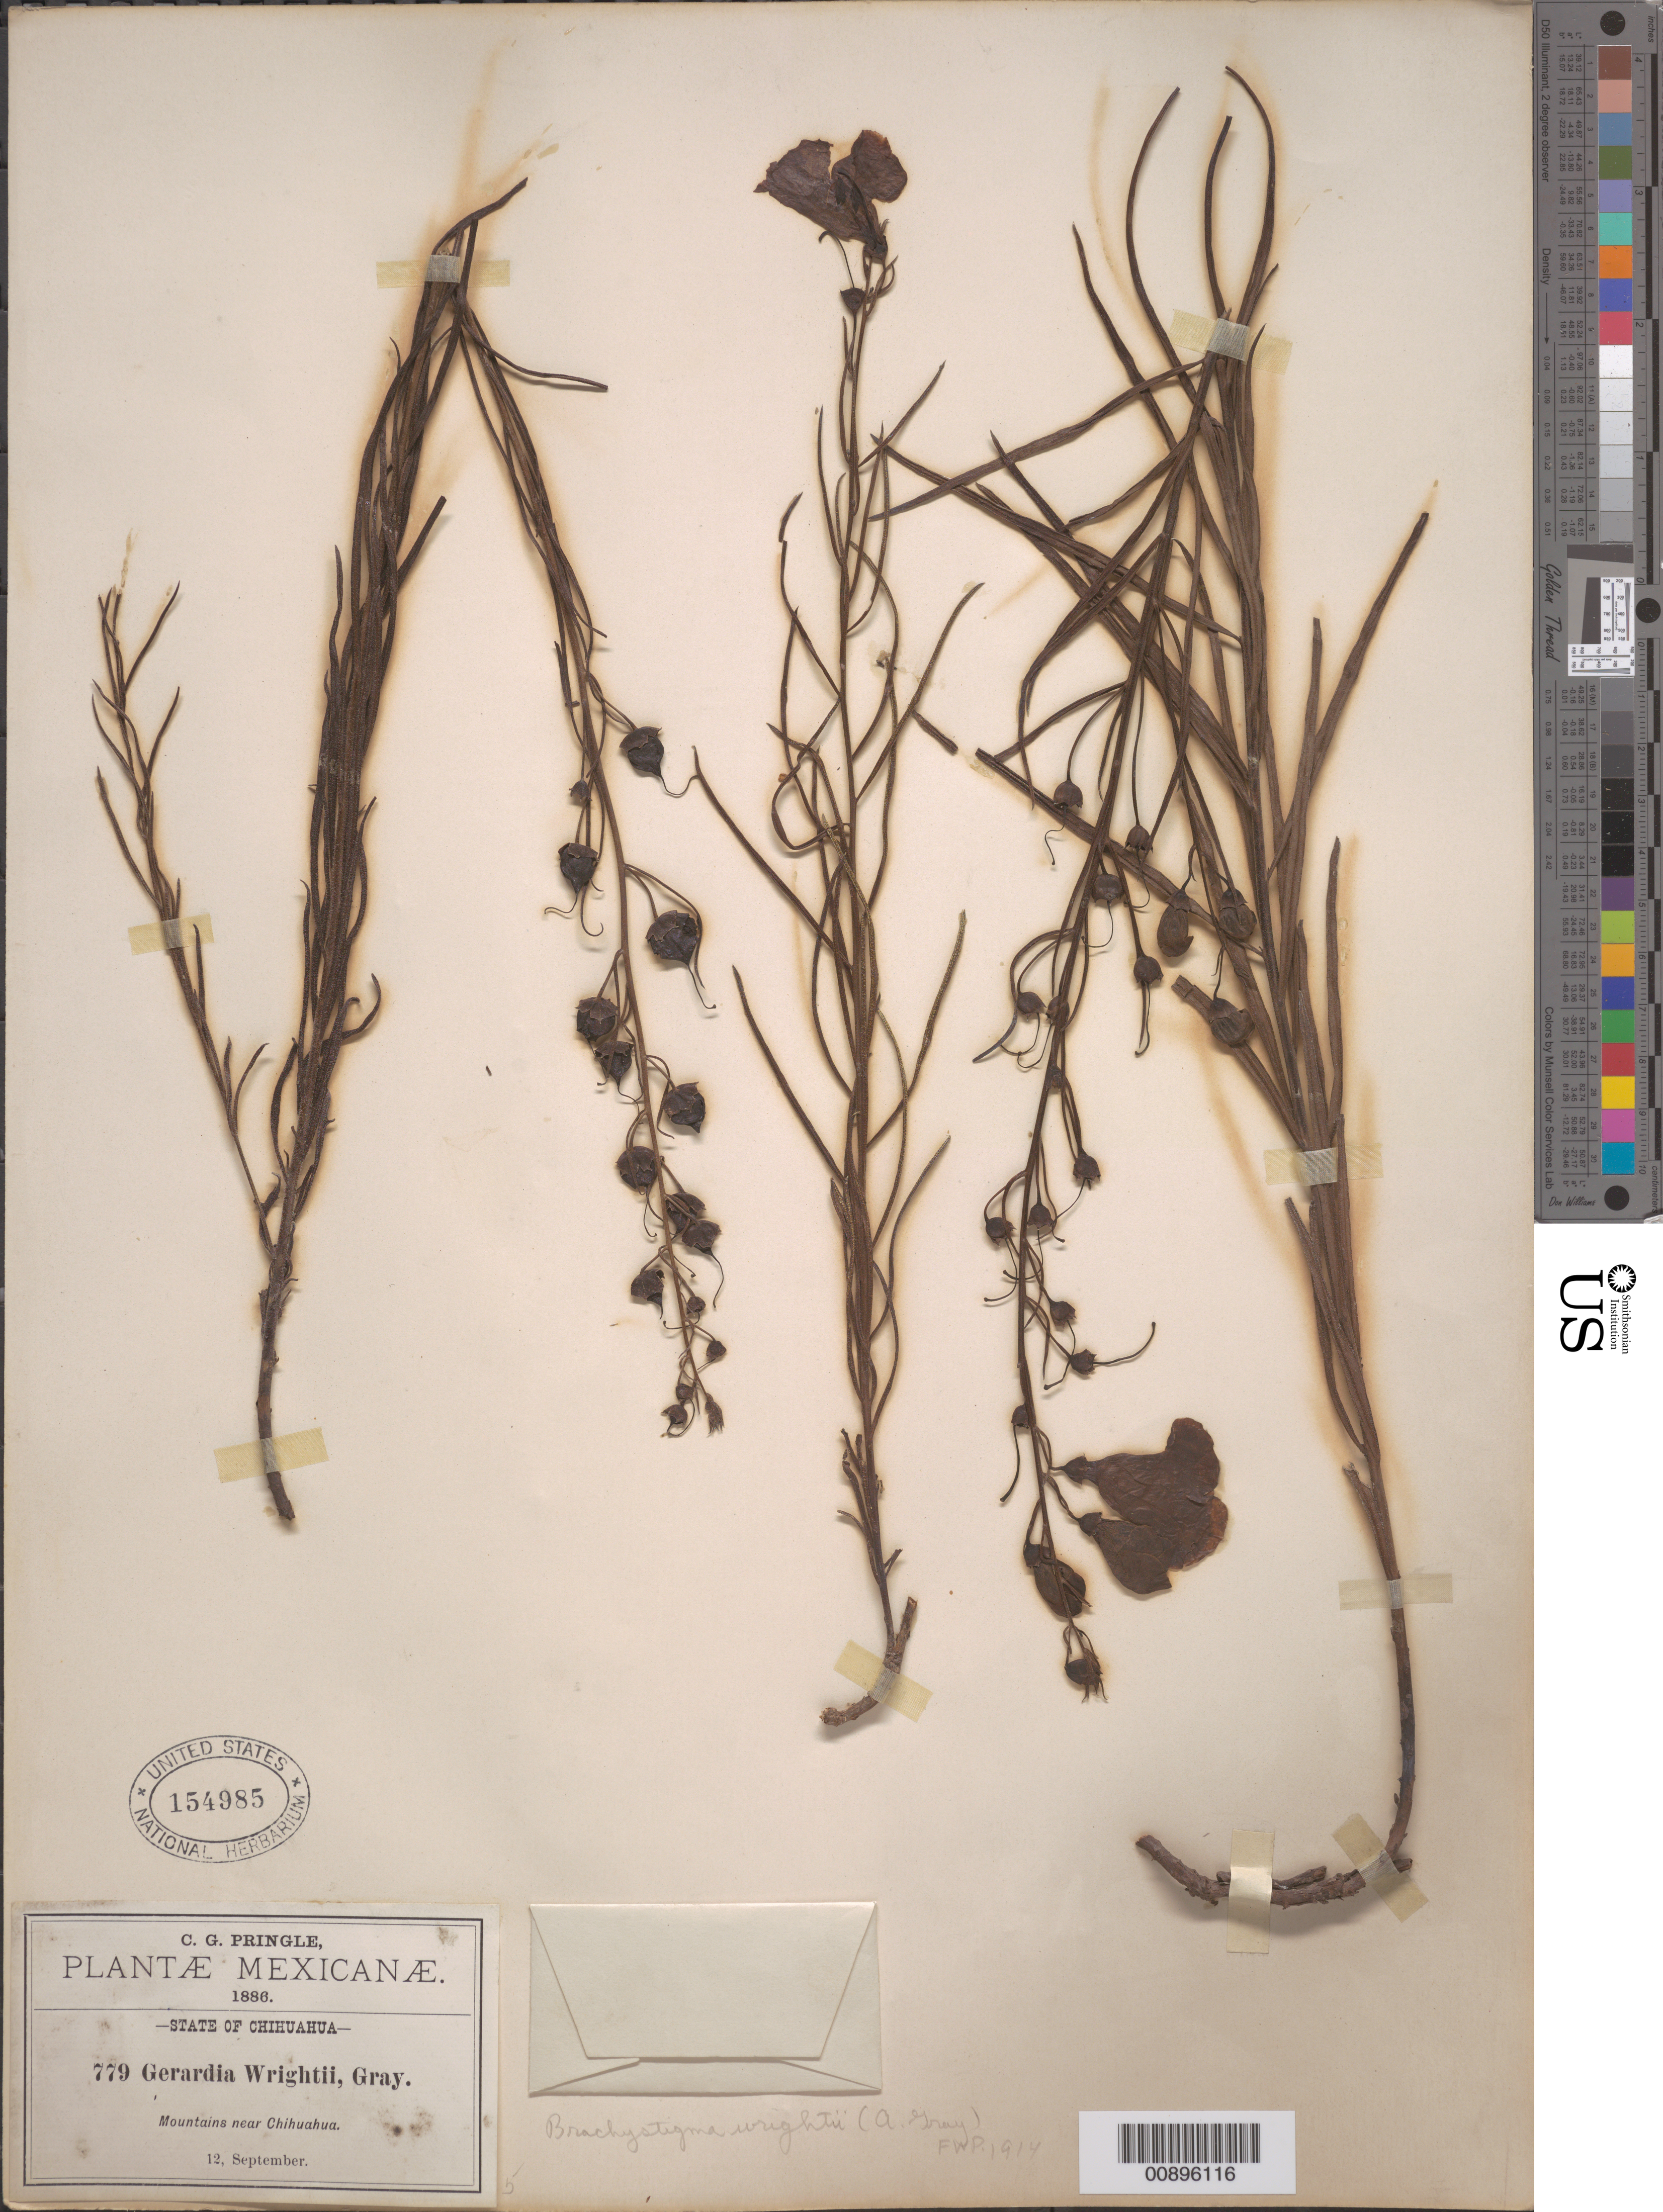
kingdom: Plantae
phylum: Tracheophyta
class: Magnoliopsida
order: Lamiales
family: Orobanchaceae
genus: Brachystigma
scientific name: Brachystigma wrightii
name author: (A. Gray) Pennell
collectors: C. G. Pringle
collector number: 779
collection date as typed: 12 Sep 1886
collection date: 1886-09-12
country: Mexico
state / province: Chihuahua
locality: Near Chihuahua.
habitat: Mountains.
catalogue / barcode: US 154985